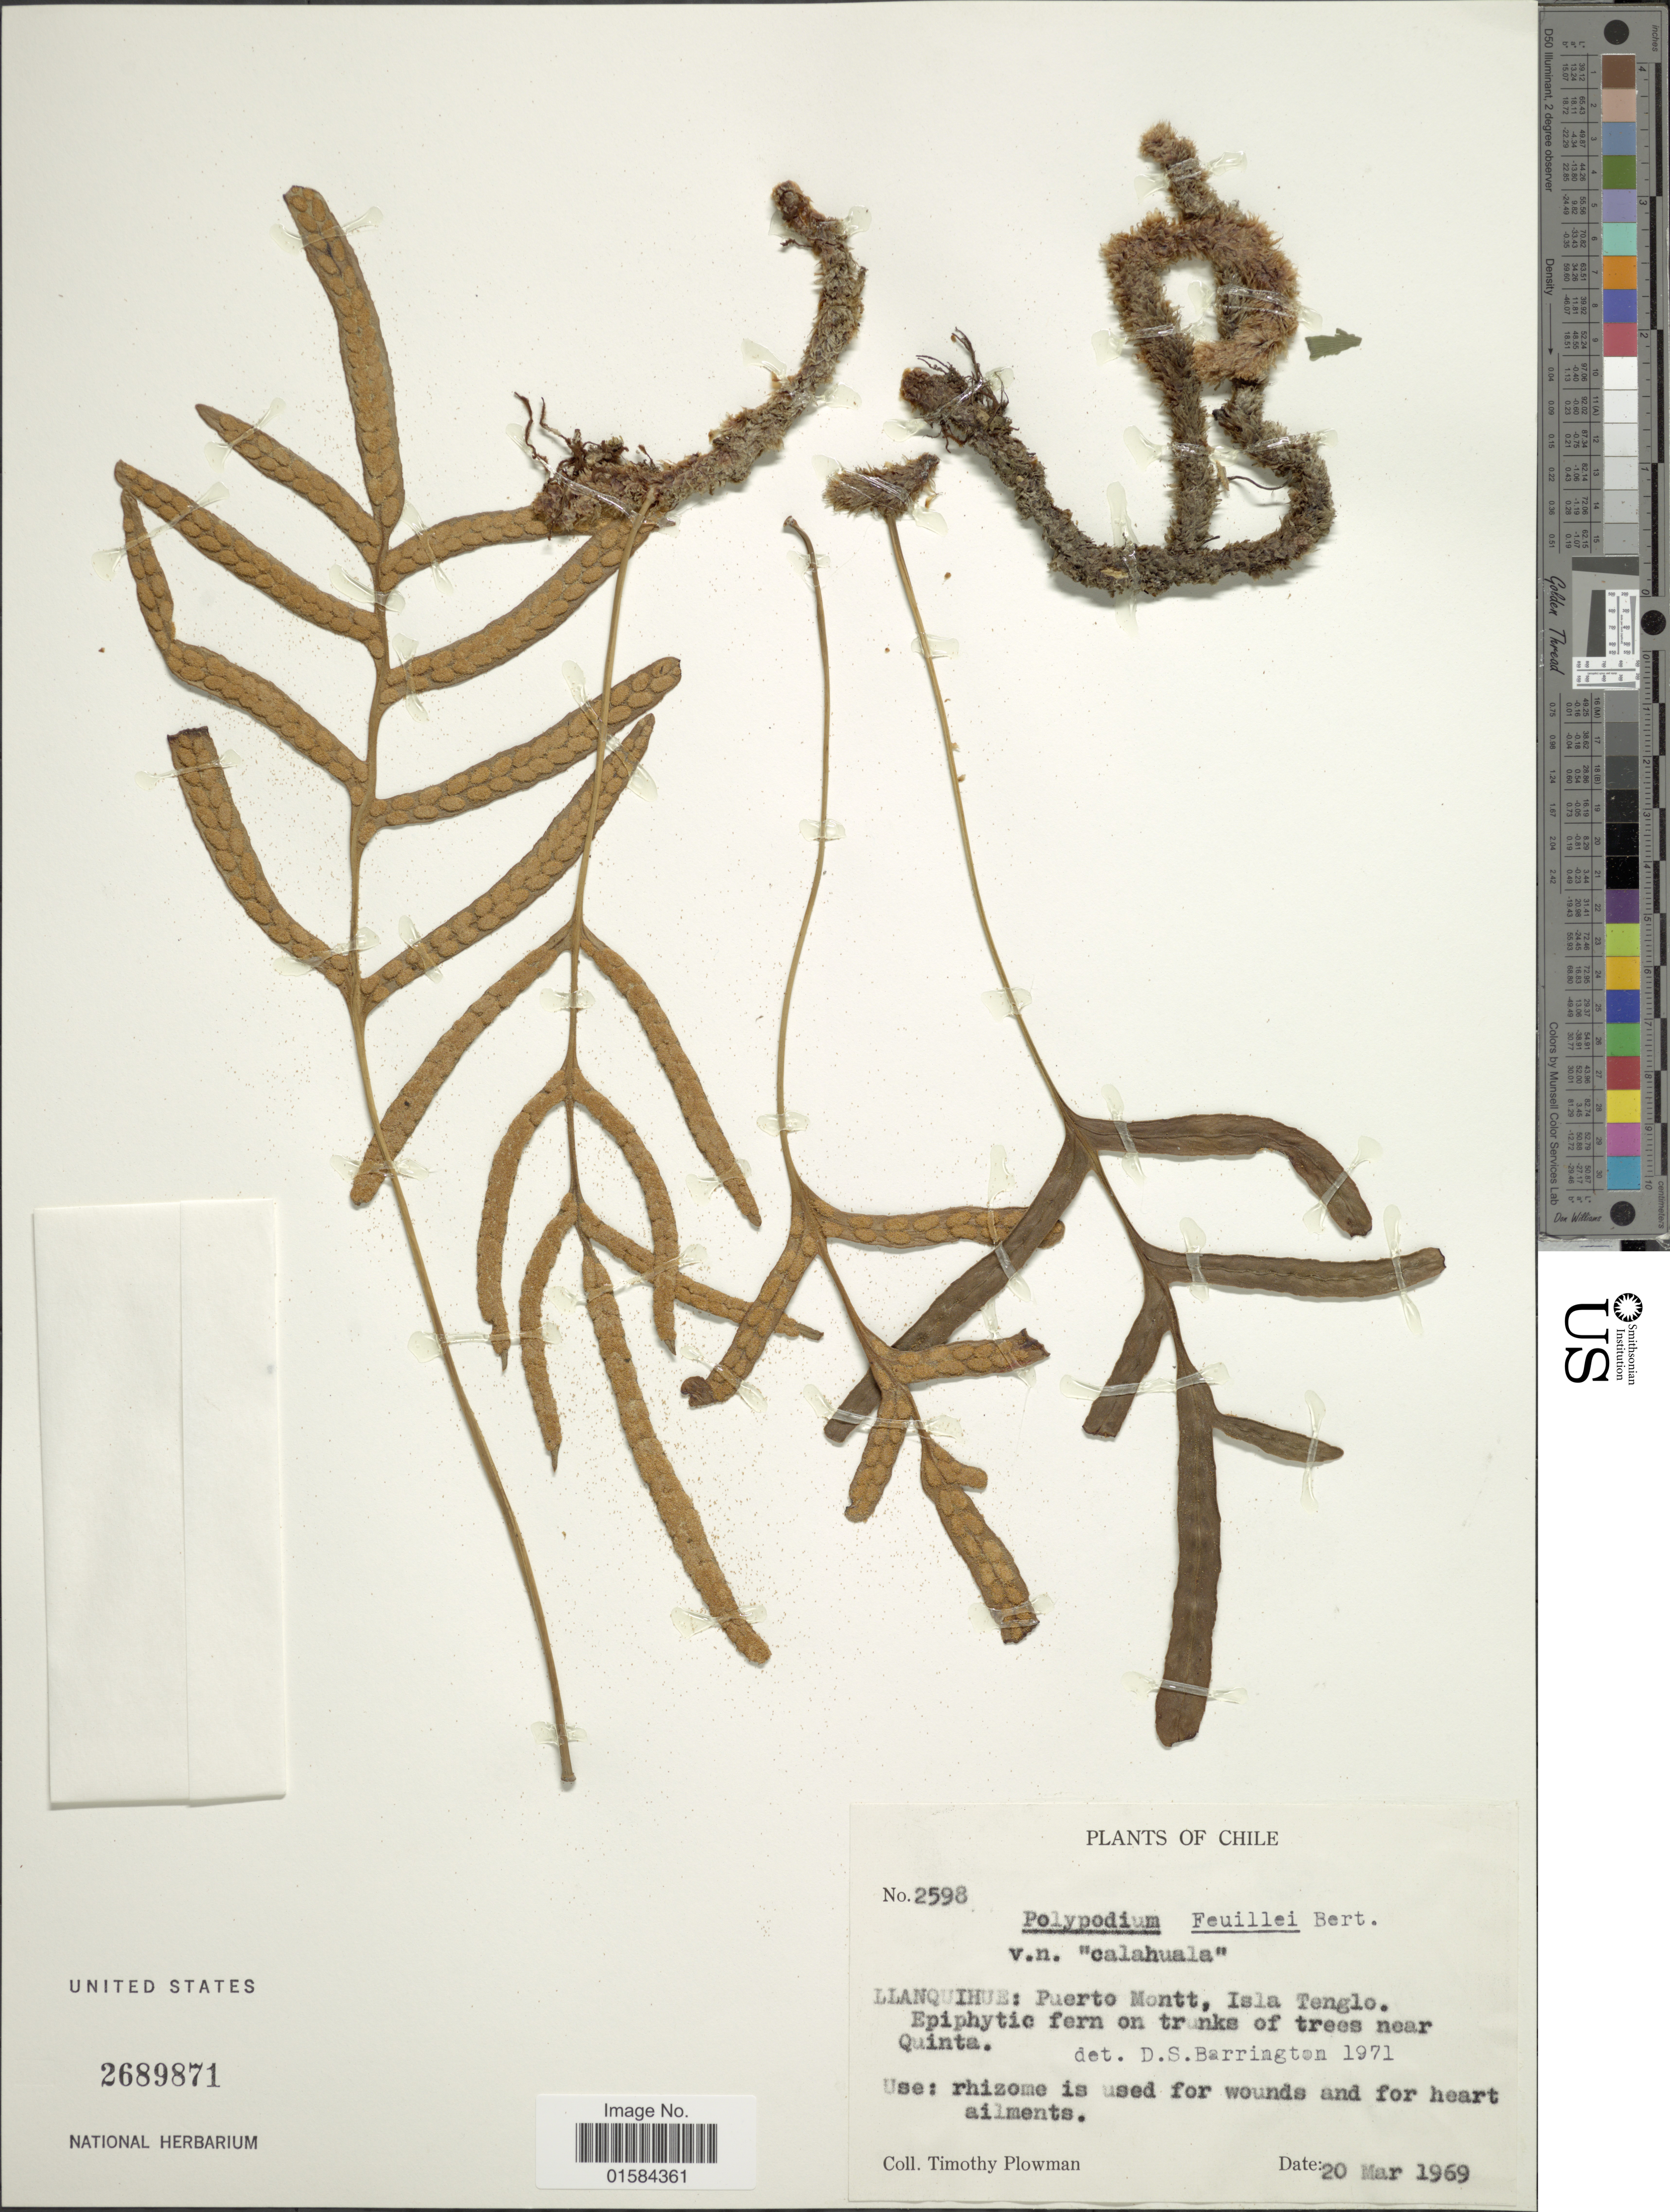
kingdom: Plantae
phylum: Tracheophyta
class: Polypodiopsida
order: Polypodiales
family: Polypodiaceae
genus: Synammia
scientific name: Synammia feuillei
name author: (Bertero) Copel.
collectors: T. Plowman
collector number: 2598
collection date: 1969-03-20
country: Chile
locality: Lianquihue: puerto Montt, Isla Tenglo, near Quinta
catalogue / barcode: US 2689871